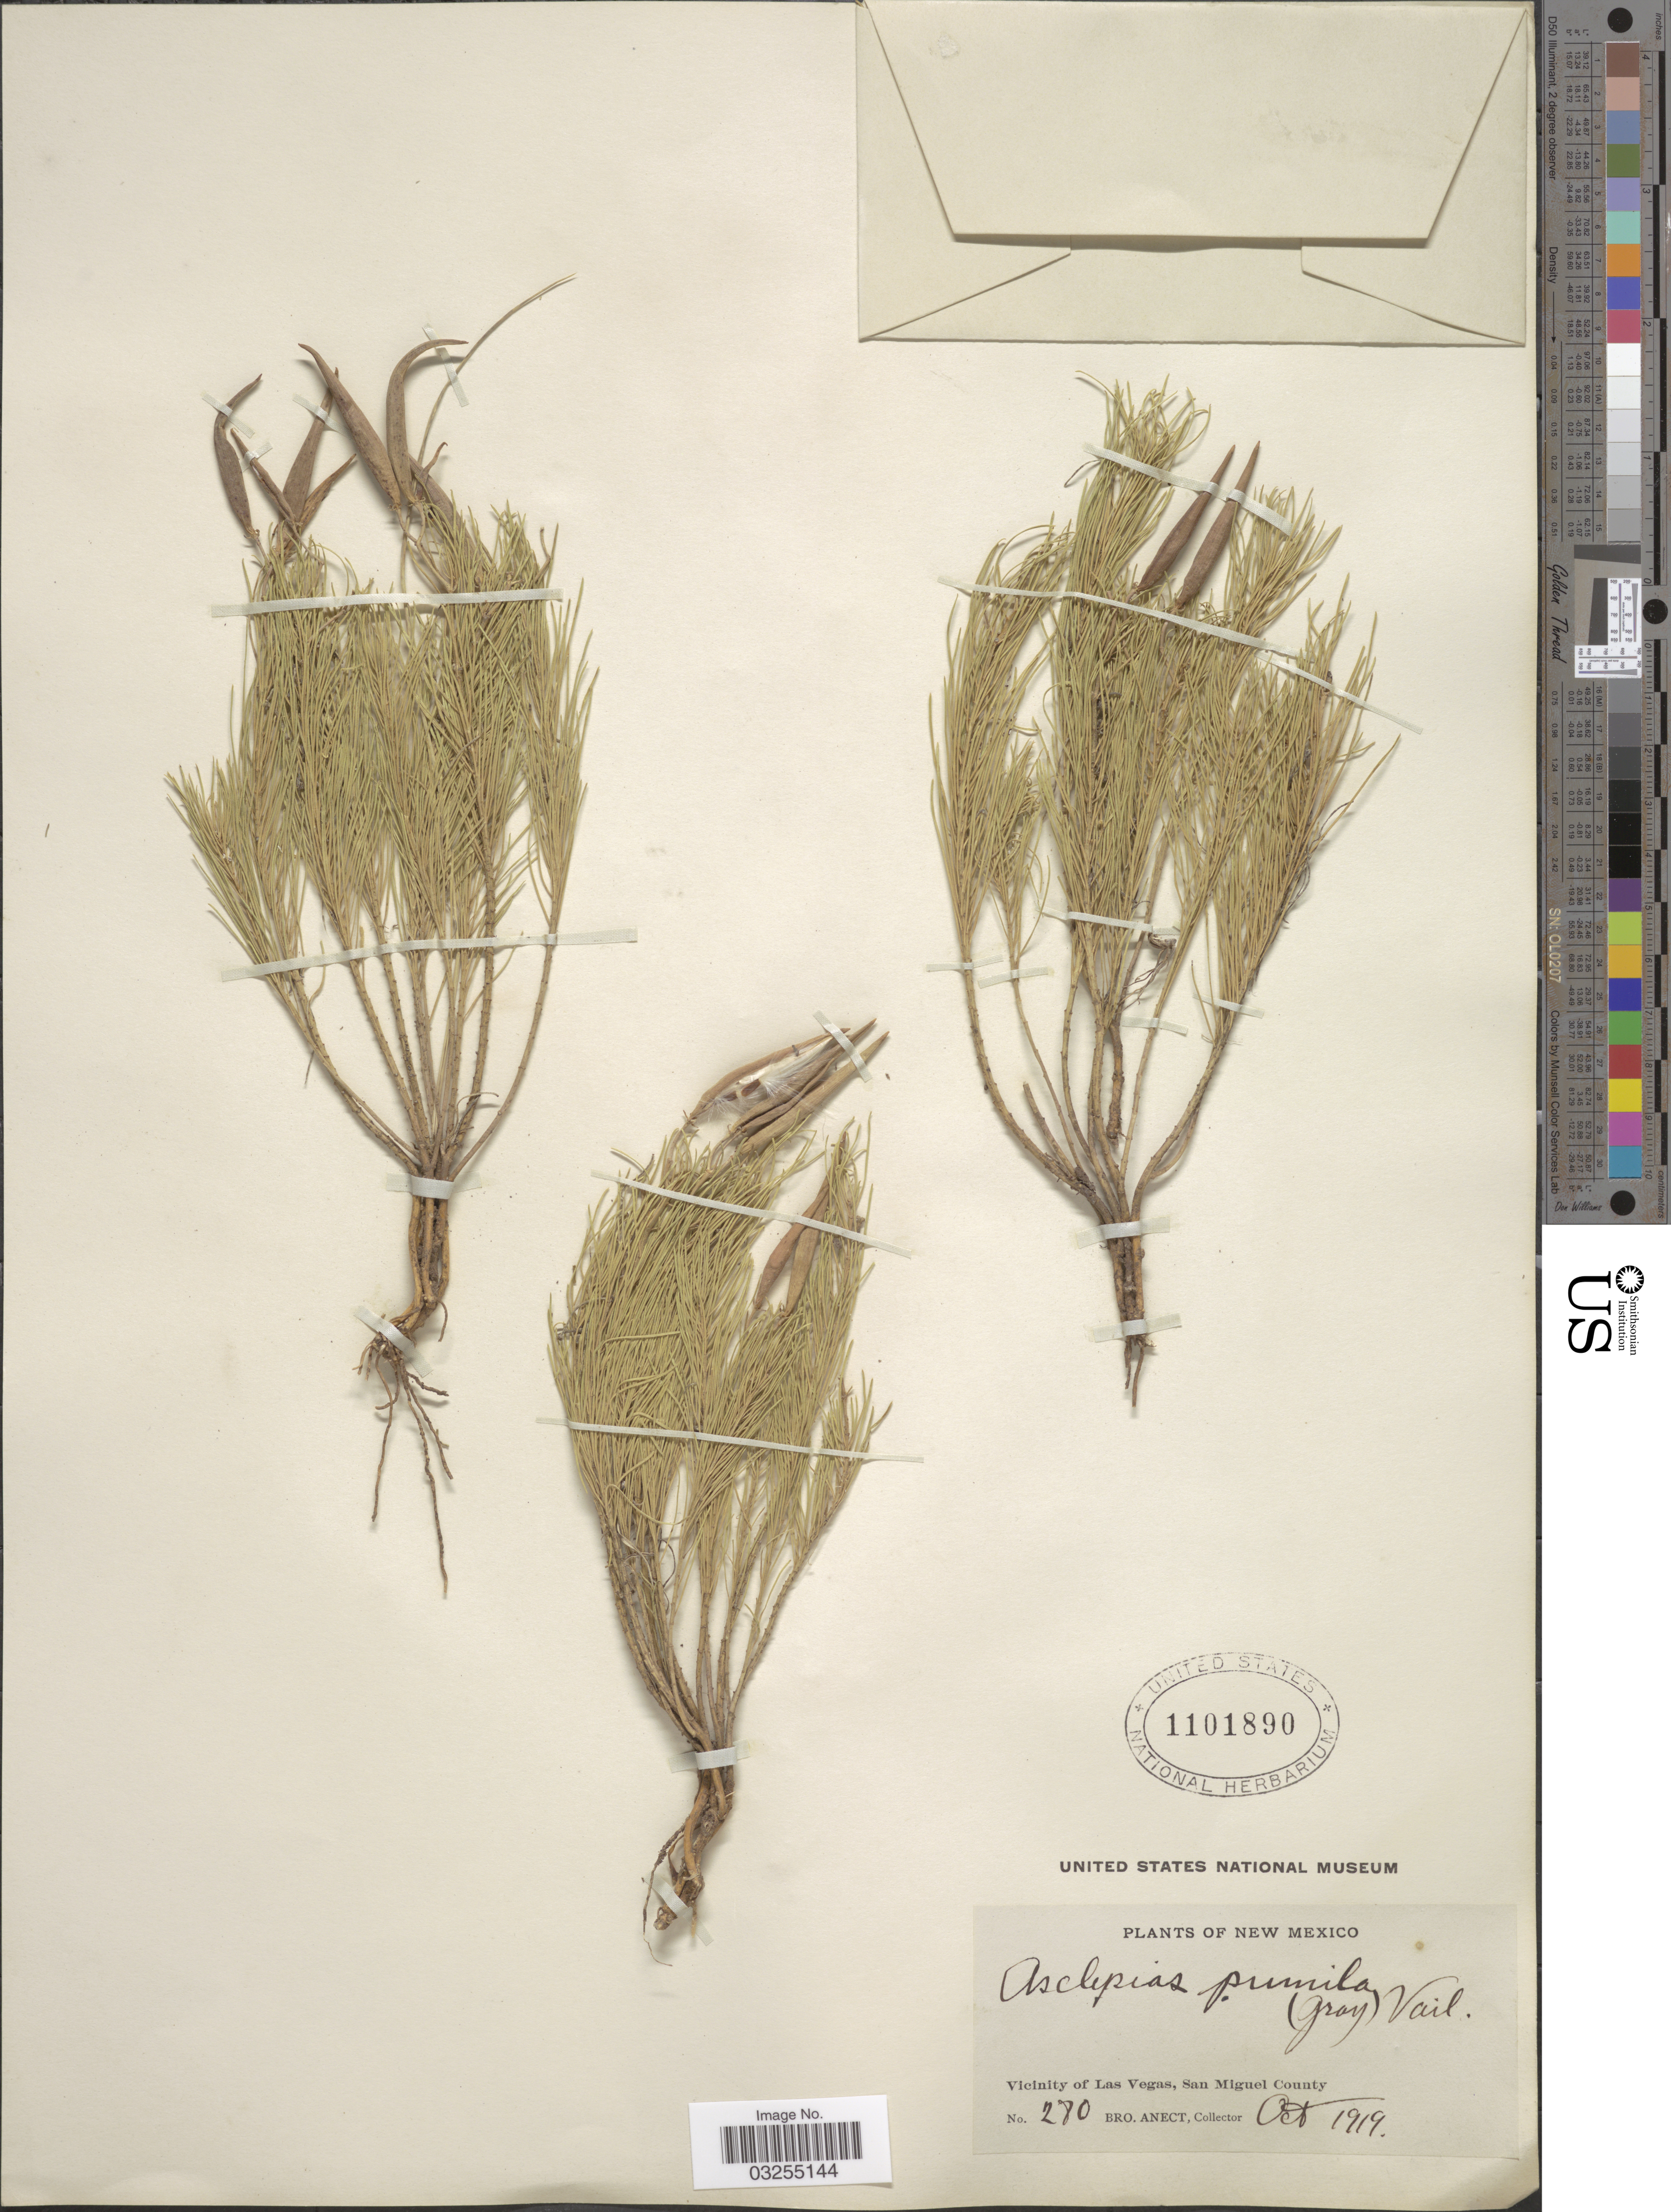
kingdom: Plantae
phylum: Tracheophyta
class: Magnoliopsida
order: Gentianales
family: Apocynaceae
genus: Asclepias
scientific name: Asclepias pumila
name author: (A. Gray) Vail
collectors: B. Anect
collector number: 280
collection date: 1919-10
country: United States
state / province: New Mexico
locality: Vicinity of Las Vegas, San Miguel County.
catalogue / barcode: US 1101890